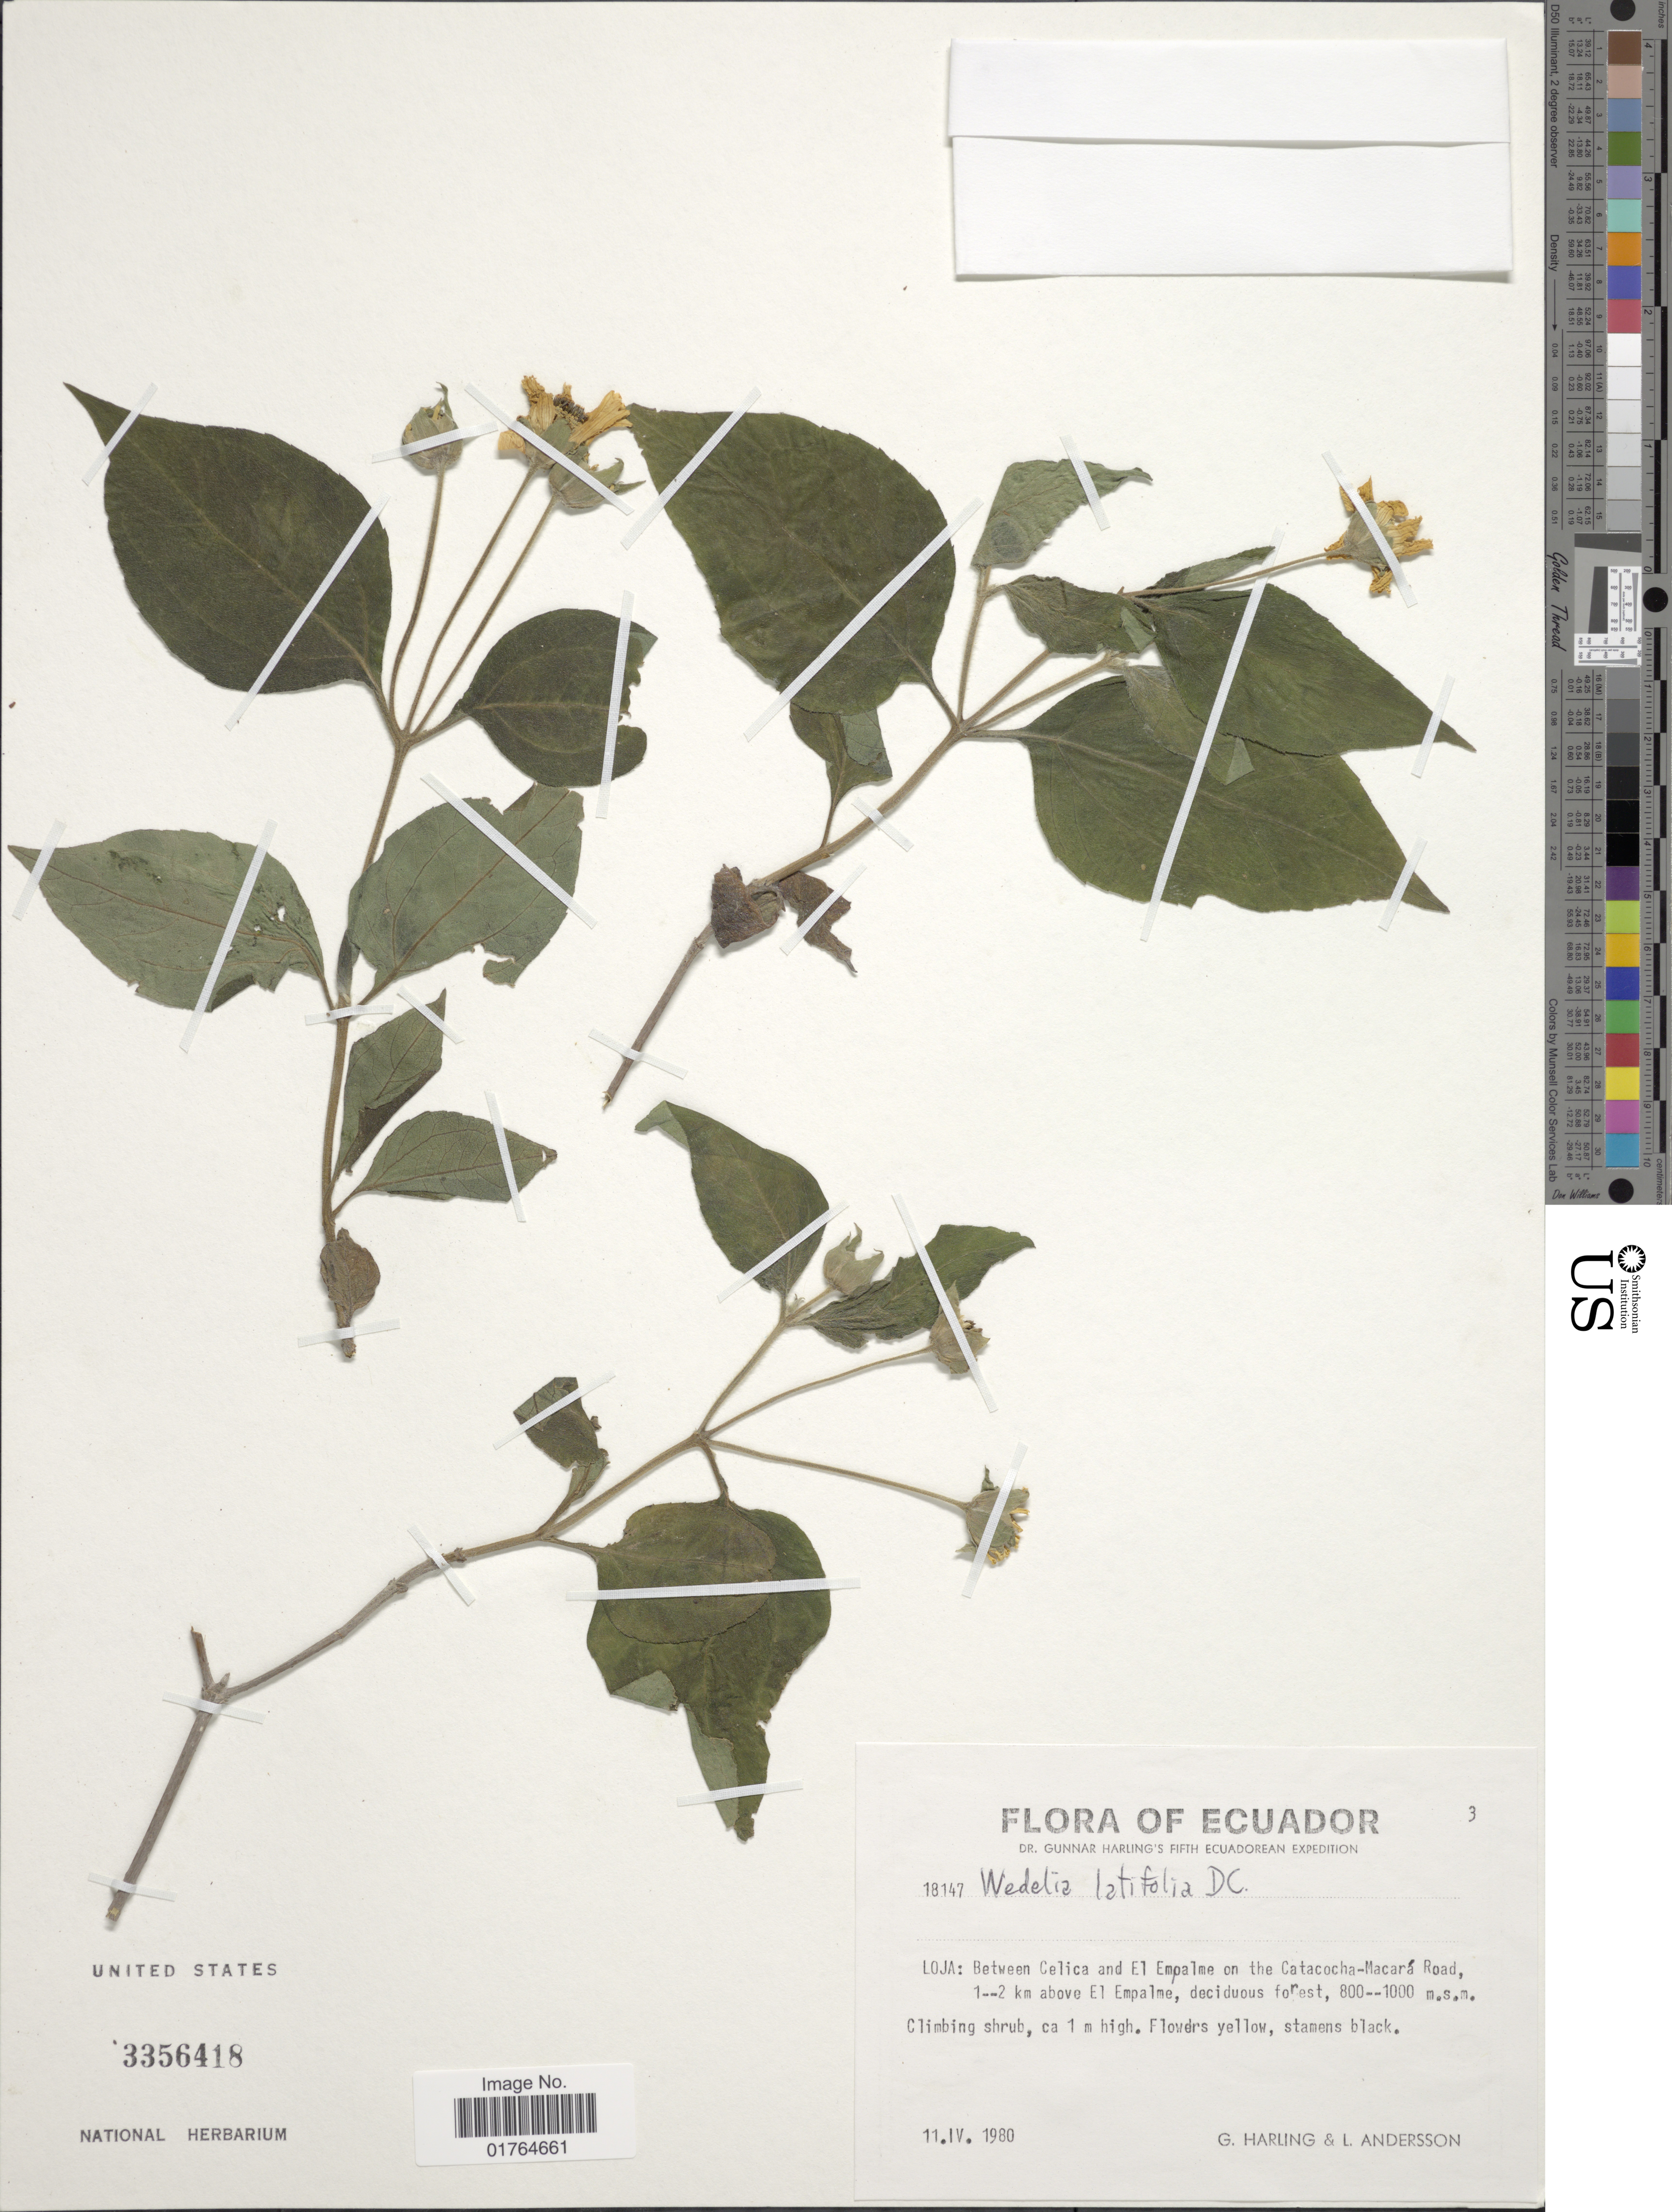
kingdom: Plantae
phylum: Tracheophyta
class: Magnoliopsida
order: Asterales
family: Asteraceae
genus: Wedelia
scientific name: Wedelia latifolia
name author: DC.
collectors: G. Harling & L. Andersson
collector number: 18147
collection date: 1980-04-11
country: Ecuador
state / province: Loja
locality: Between Celica and El Empalme on the Catacocha-Macara Road, 1--2 km above El Empalme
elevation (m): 800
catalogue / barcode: US 3356418